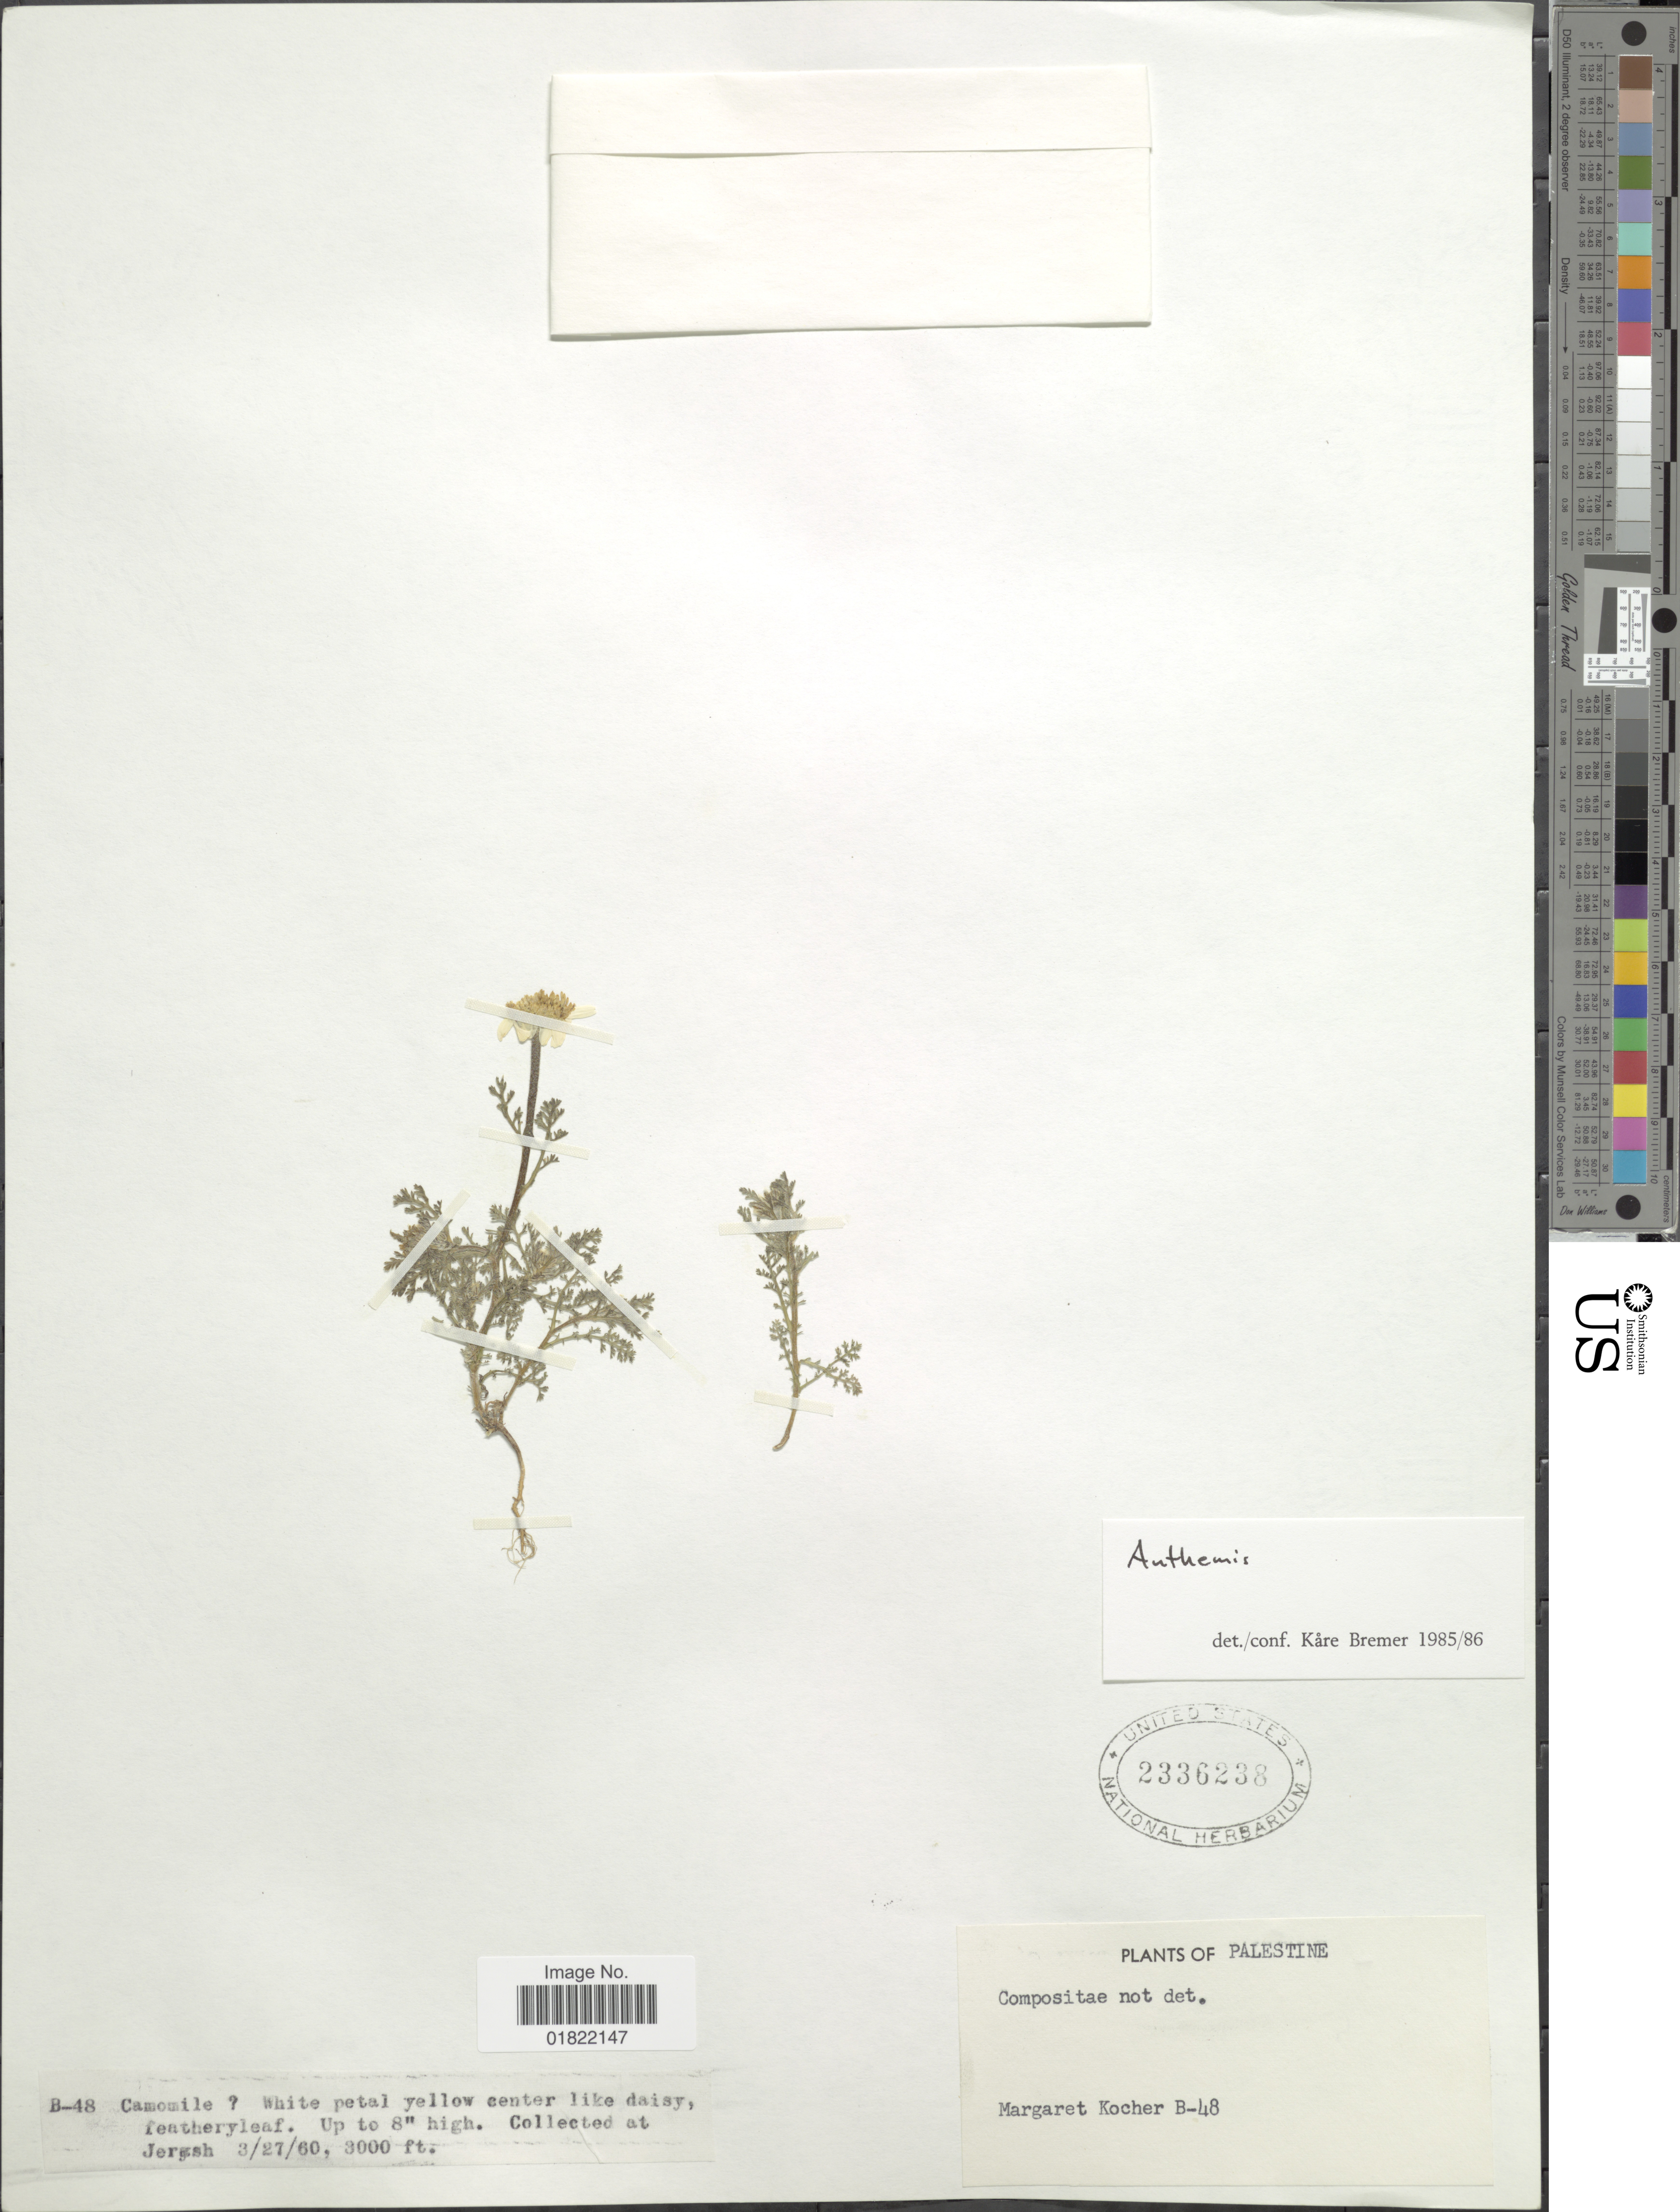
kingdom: Plantae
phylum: Tracheophyta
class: Magnoliopsida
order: Asterales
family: Asteraceae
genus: Anthemis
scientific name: Anthemis sp.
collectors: M. Kocher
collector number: B48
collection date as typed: Transcribed d/m/y: 27/3/60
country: Jordan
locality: Jerash, Palestine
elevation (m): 914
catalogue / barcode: US 2336238